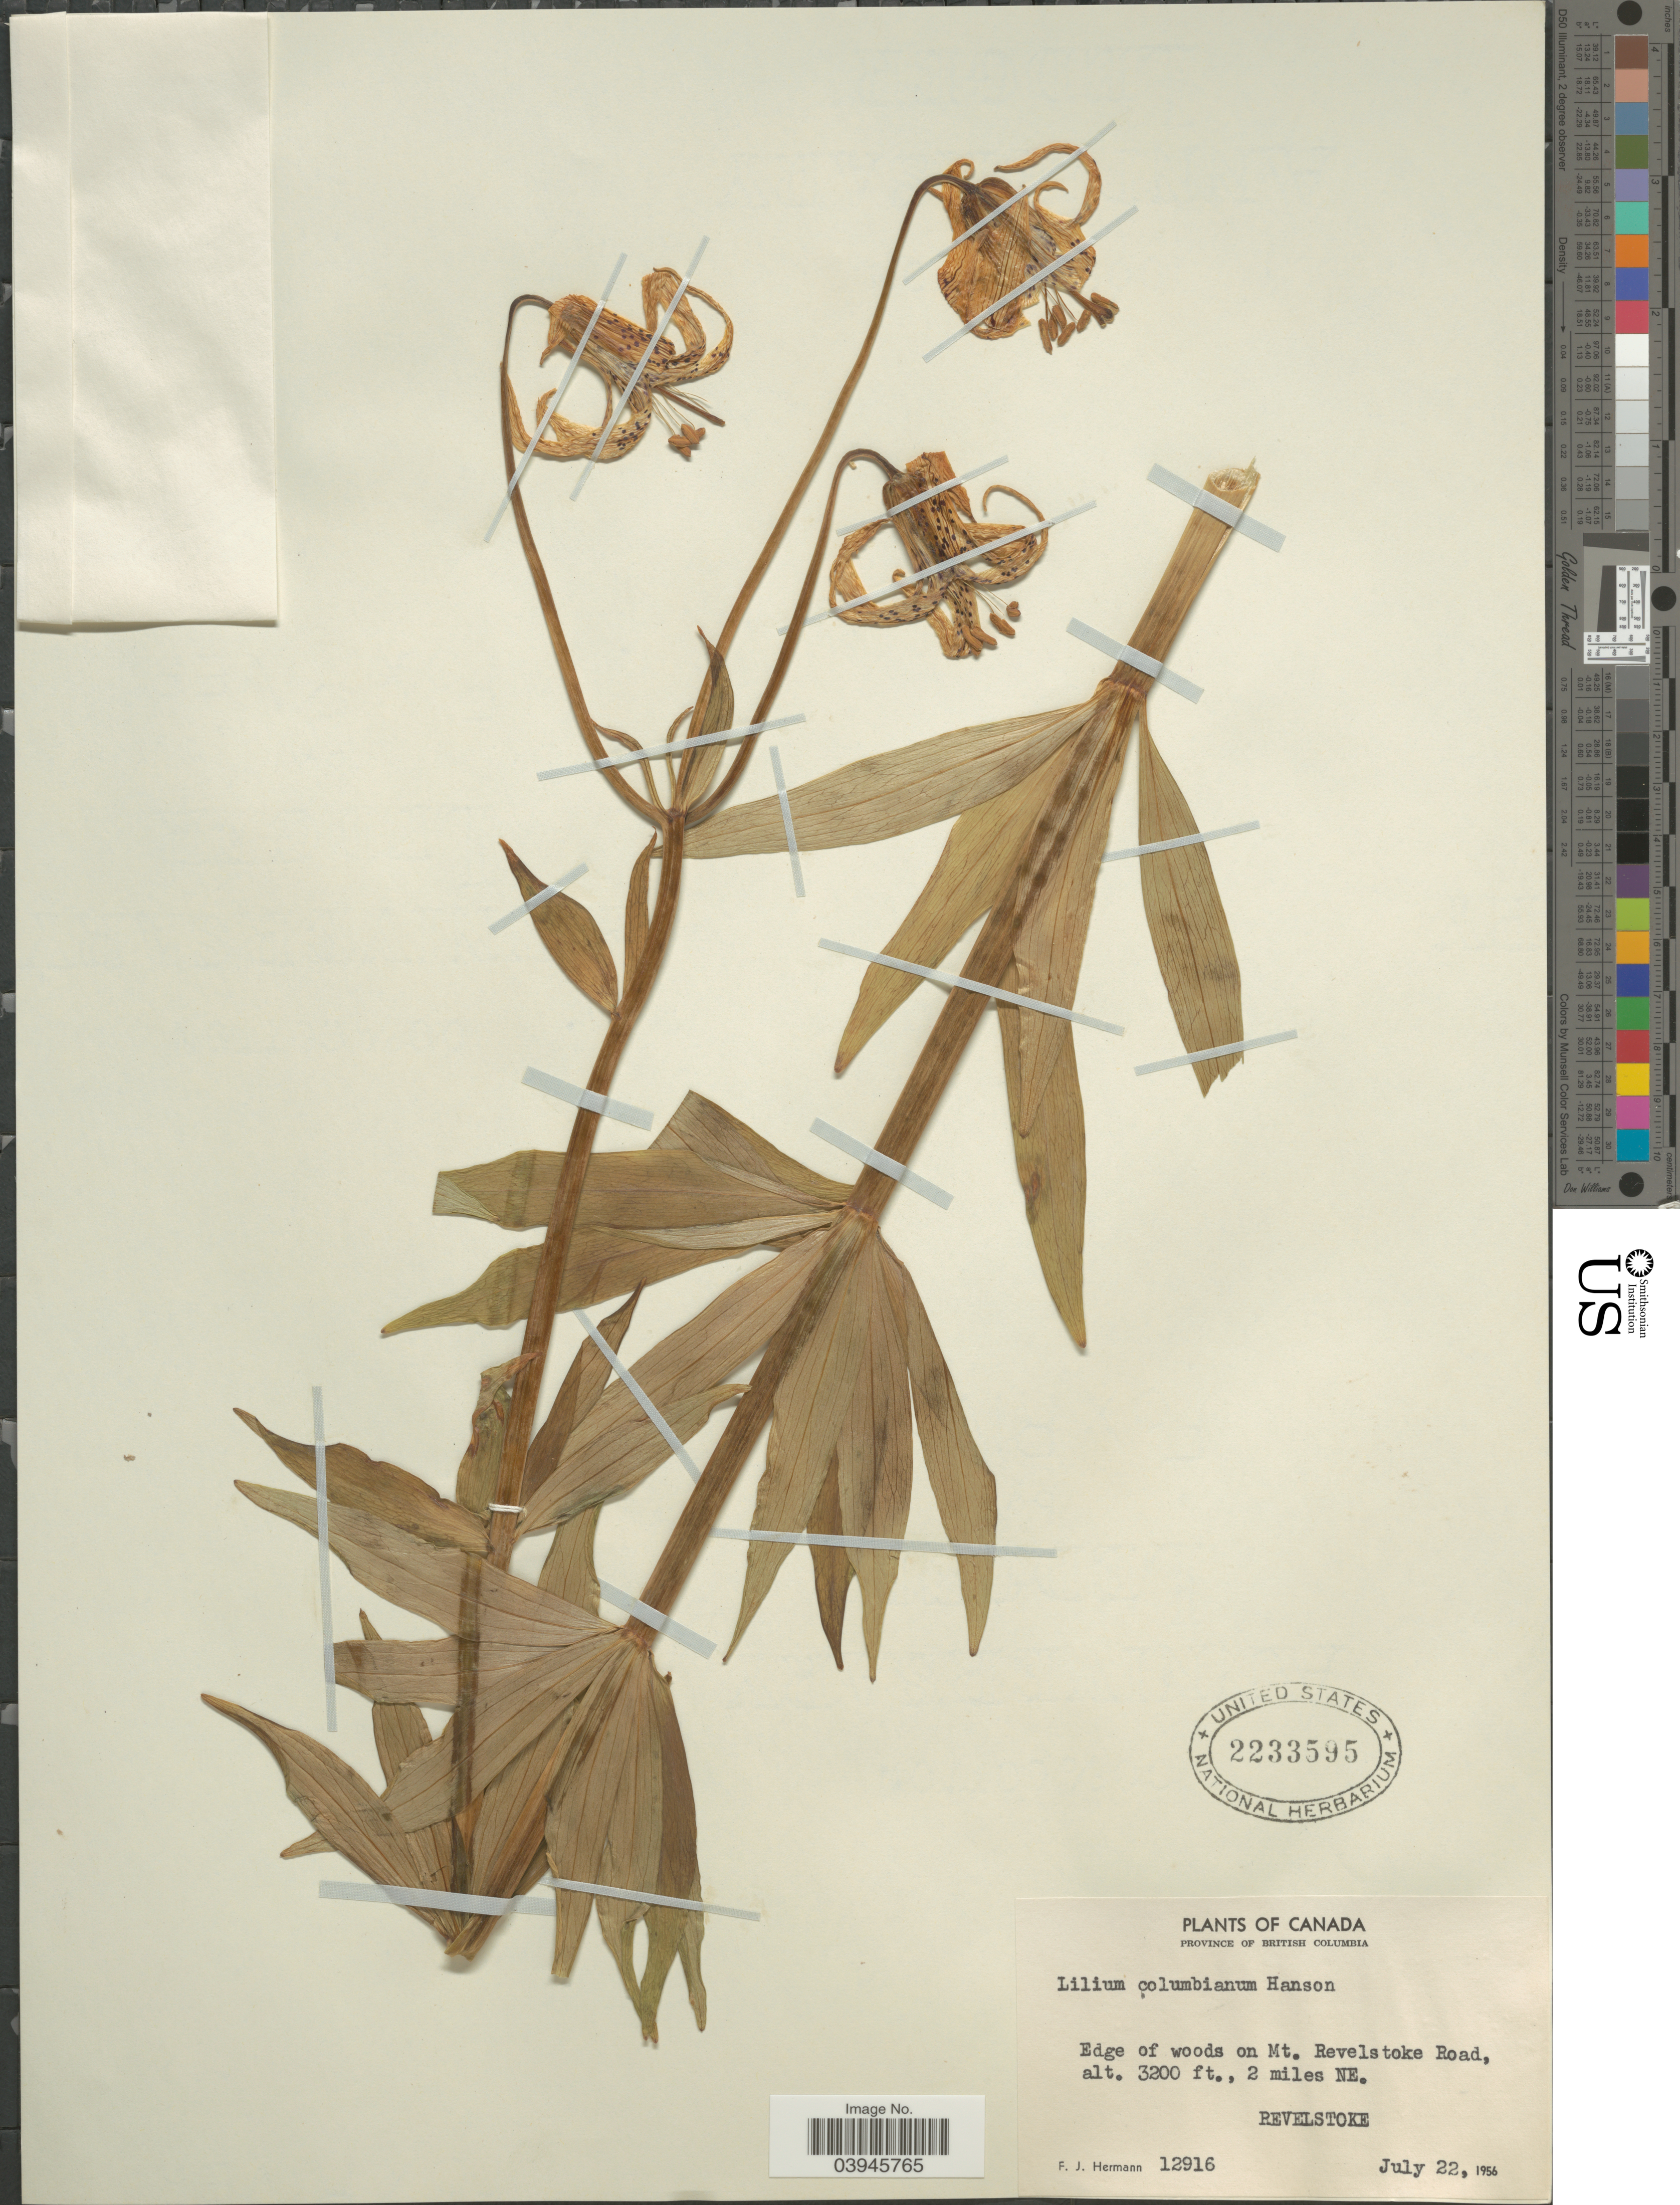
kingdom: Plantae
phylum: Tracheophyta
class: Liliopsida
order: Liliales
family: Liliaceae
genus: Lilium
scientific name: Lilium columbianum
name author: Leichtlin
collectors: F. J. Hermann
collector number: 12916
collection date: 1956-07-22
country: Canada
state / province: British Columbia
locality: Edge of woods on Mt. Revelstoke Road, 2 miles NE. Revelstoke.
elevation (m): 975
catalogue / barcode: US 2233595